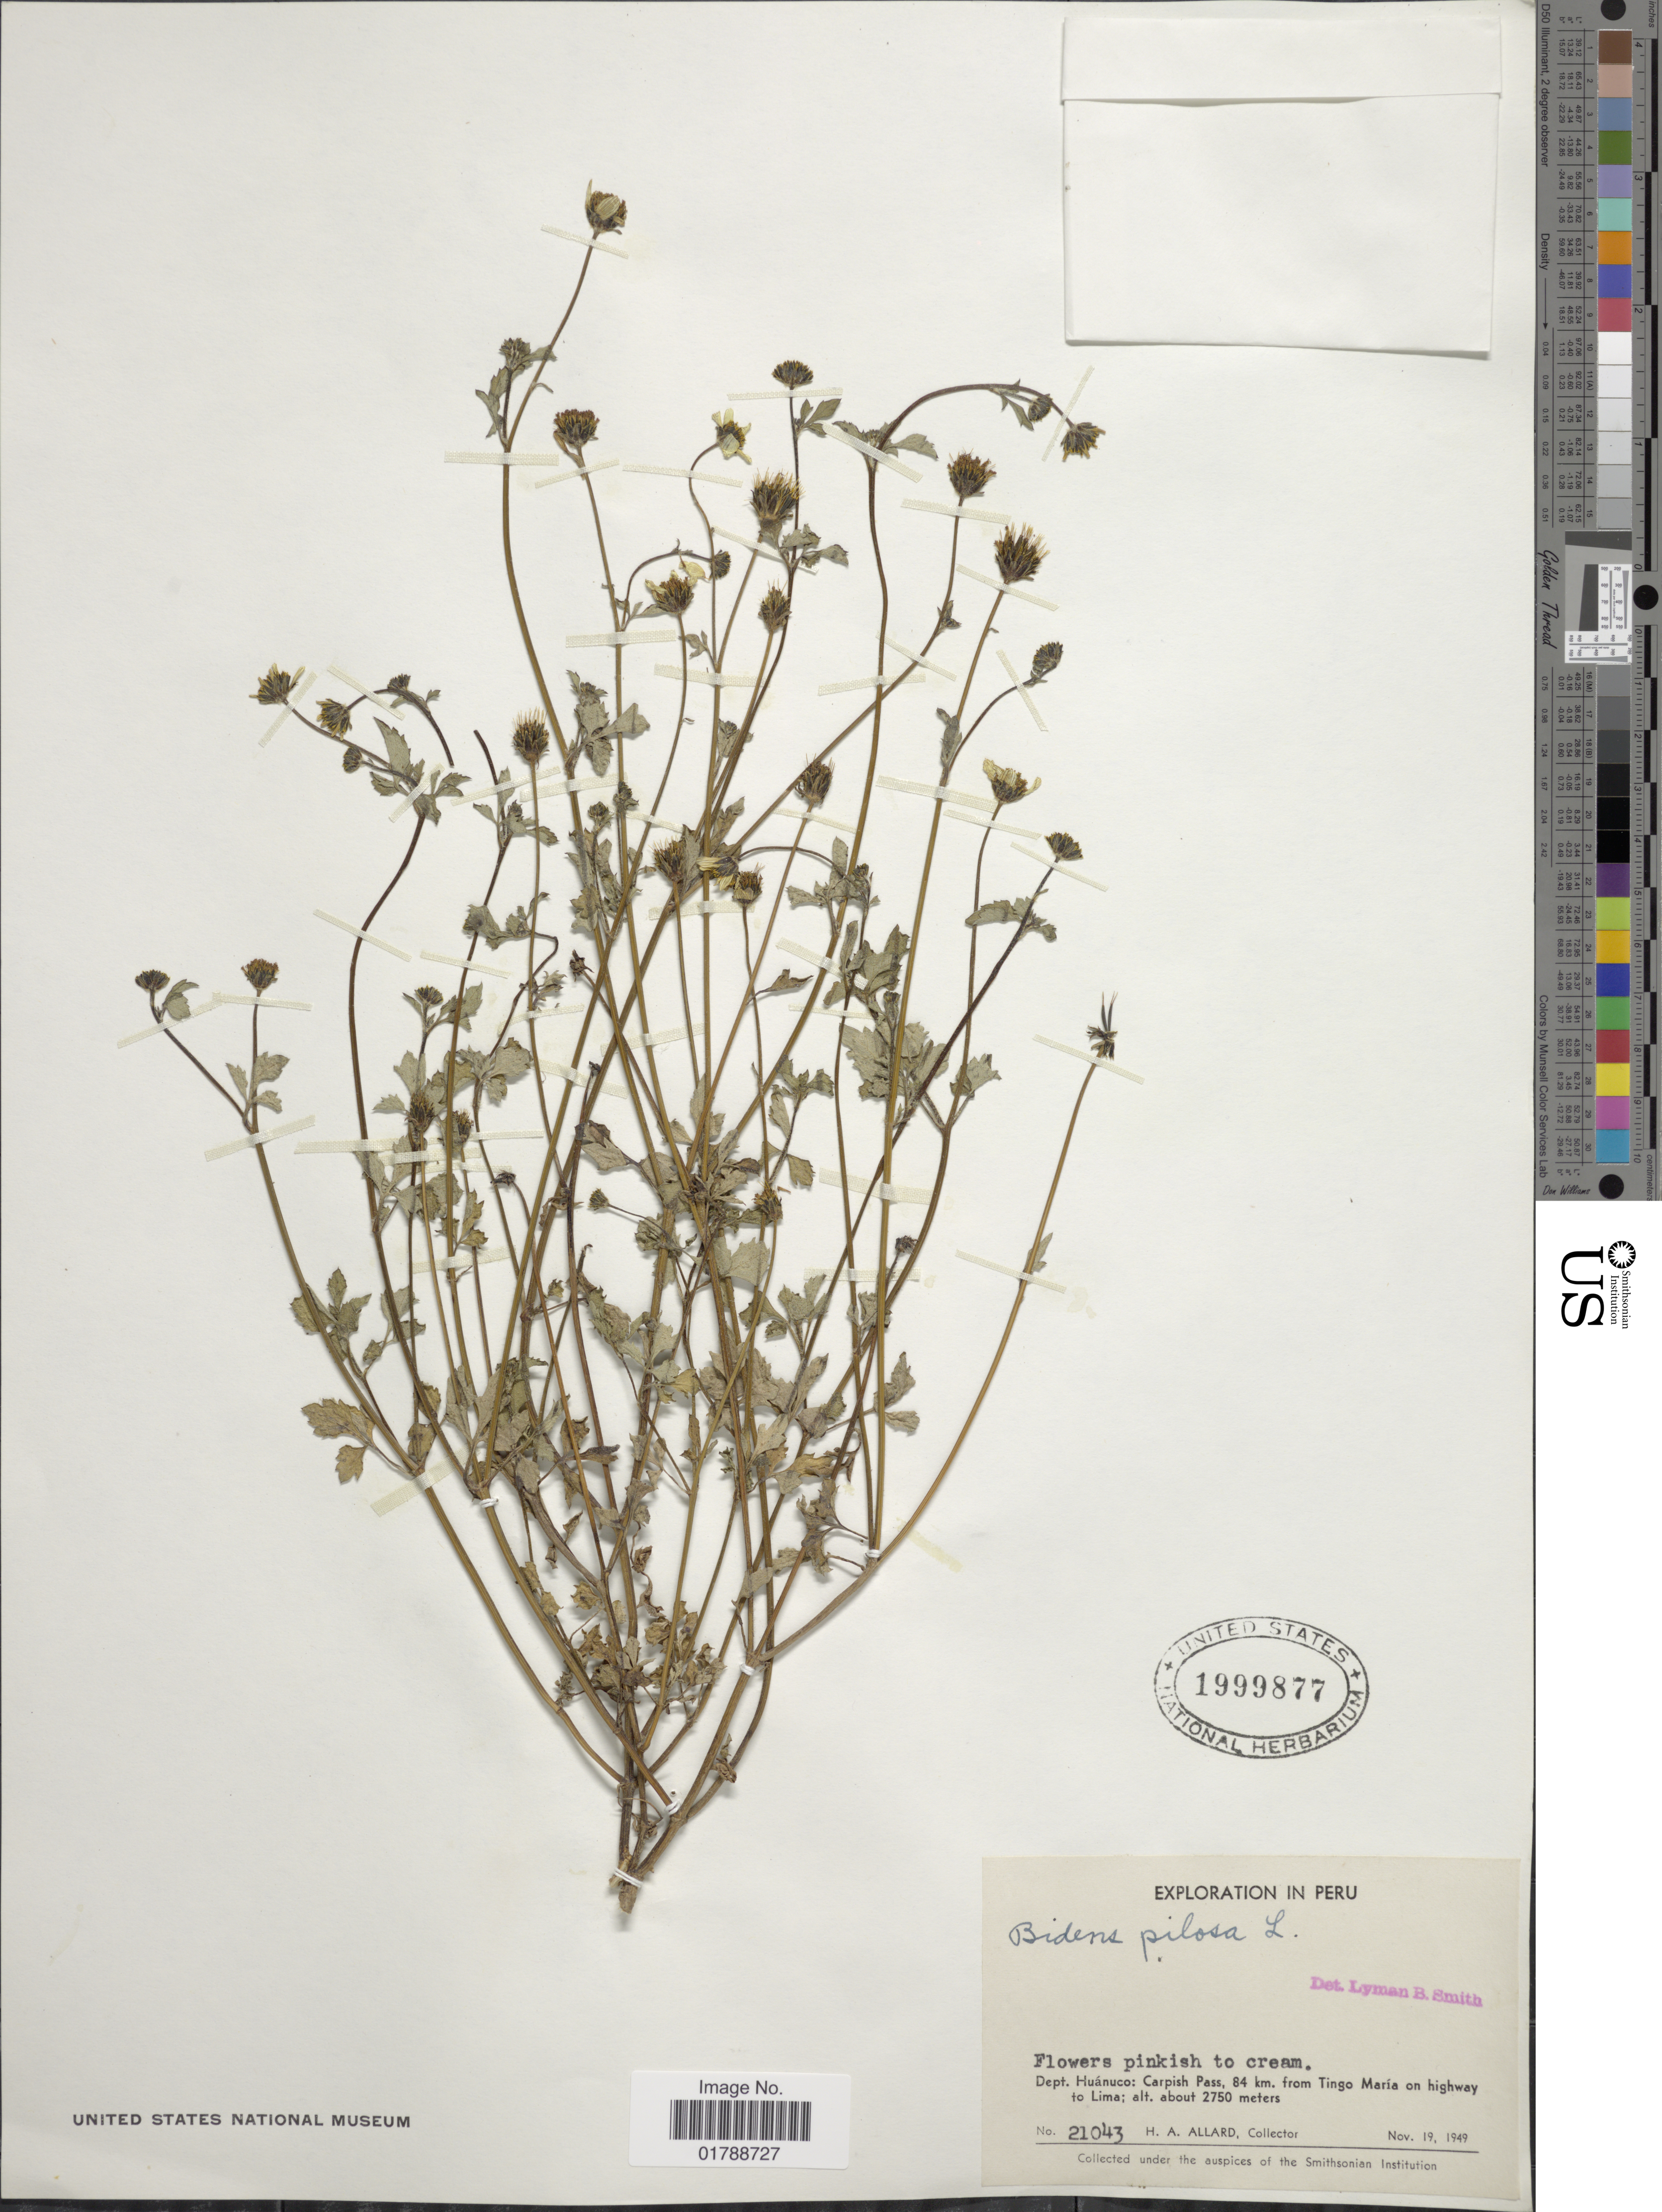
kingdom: Plantae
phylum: Tracheophyta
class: Magnoliopsida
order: Asterales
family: Asteraceae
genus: Bidens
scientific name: Bidens pilosa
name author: L.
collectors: H. A. Allard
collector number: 21043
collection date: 1949-11-19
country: Peru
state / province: Huánuco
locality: Carpish Pass, 84 km. from Tingo María on highway to Lima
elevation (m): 2750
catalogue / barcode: US 1999877